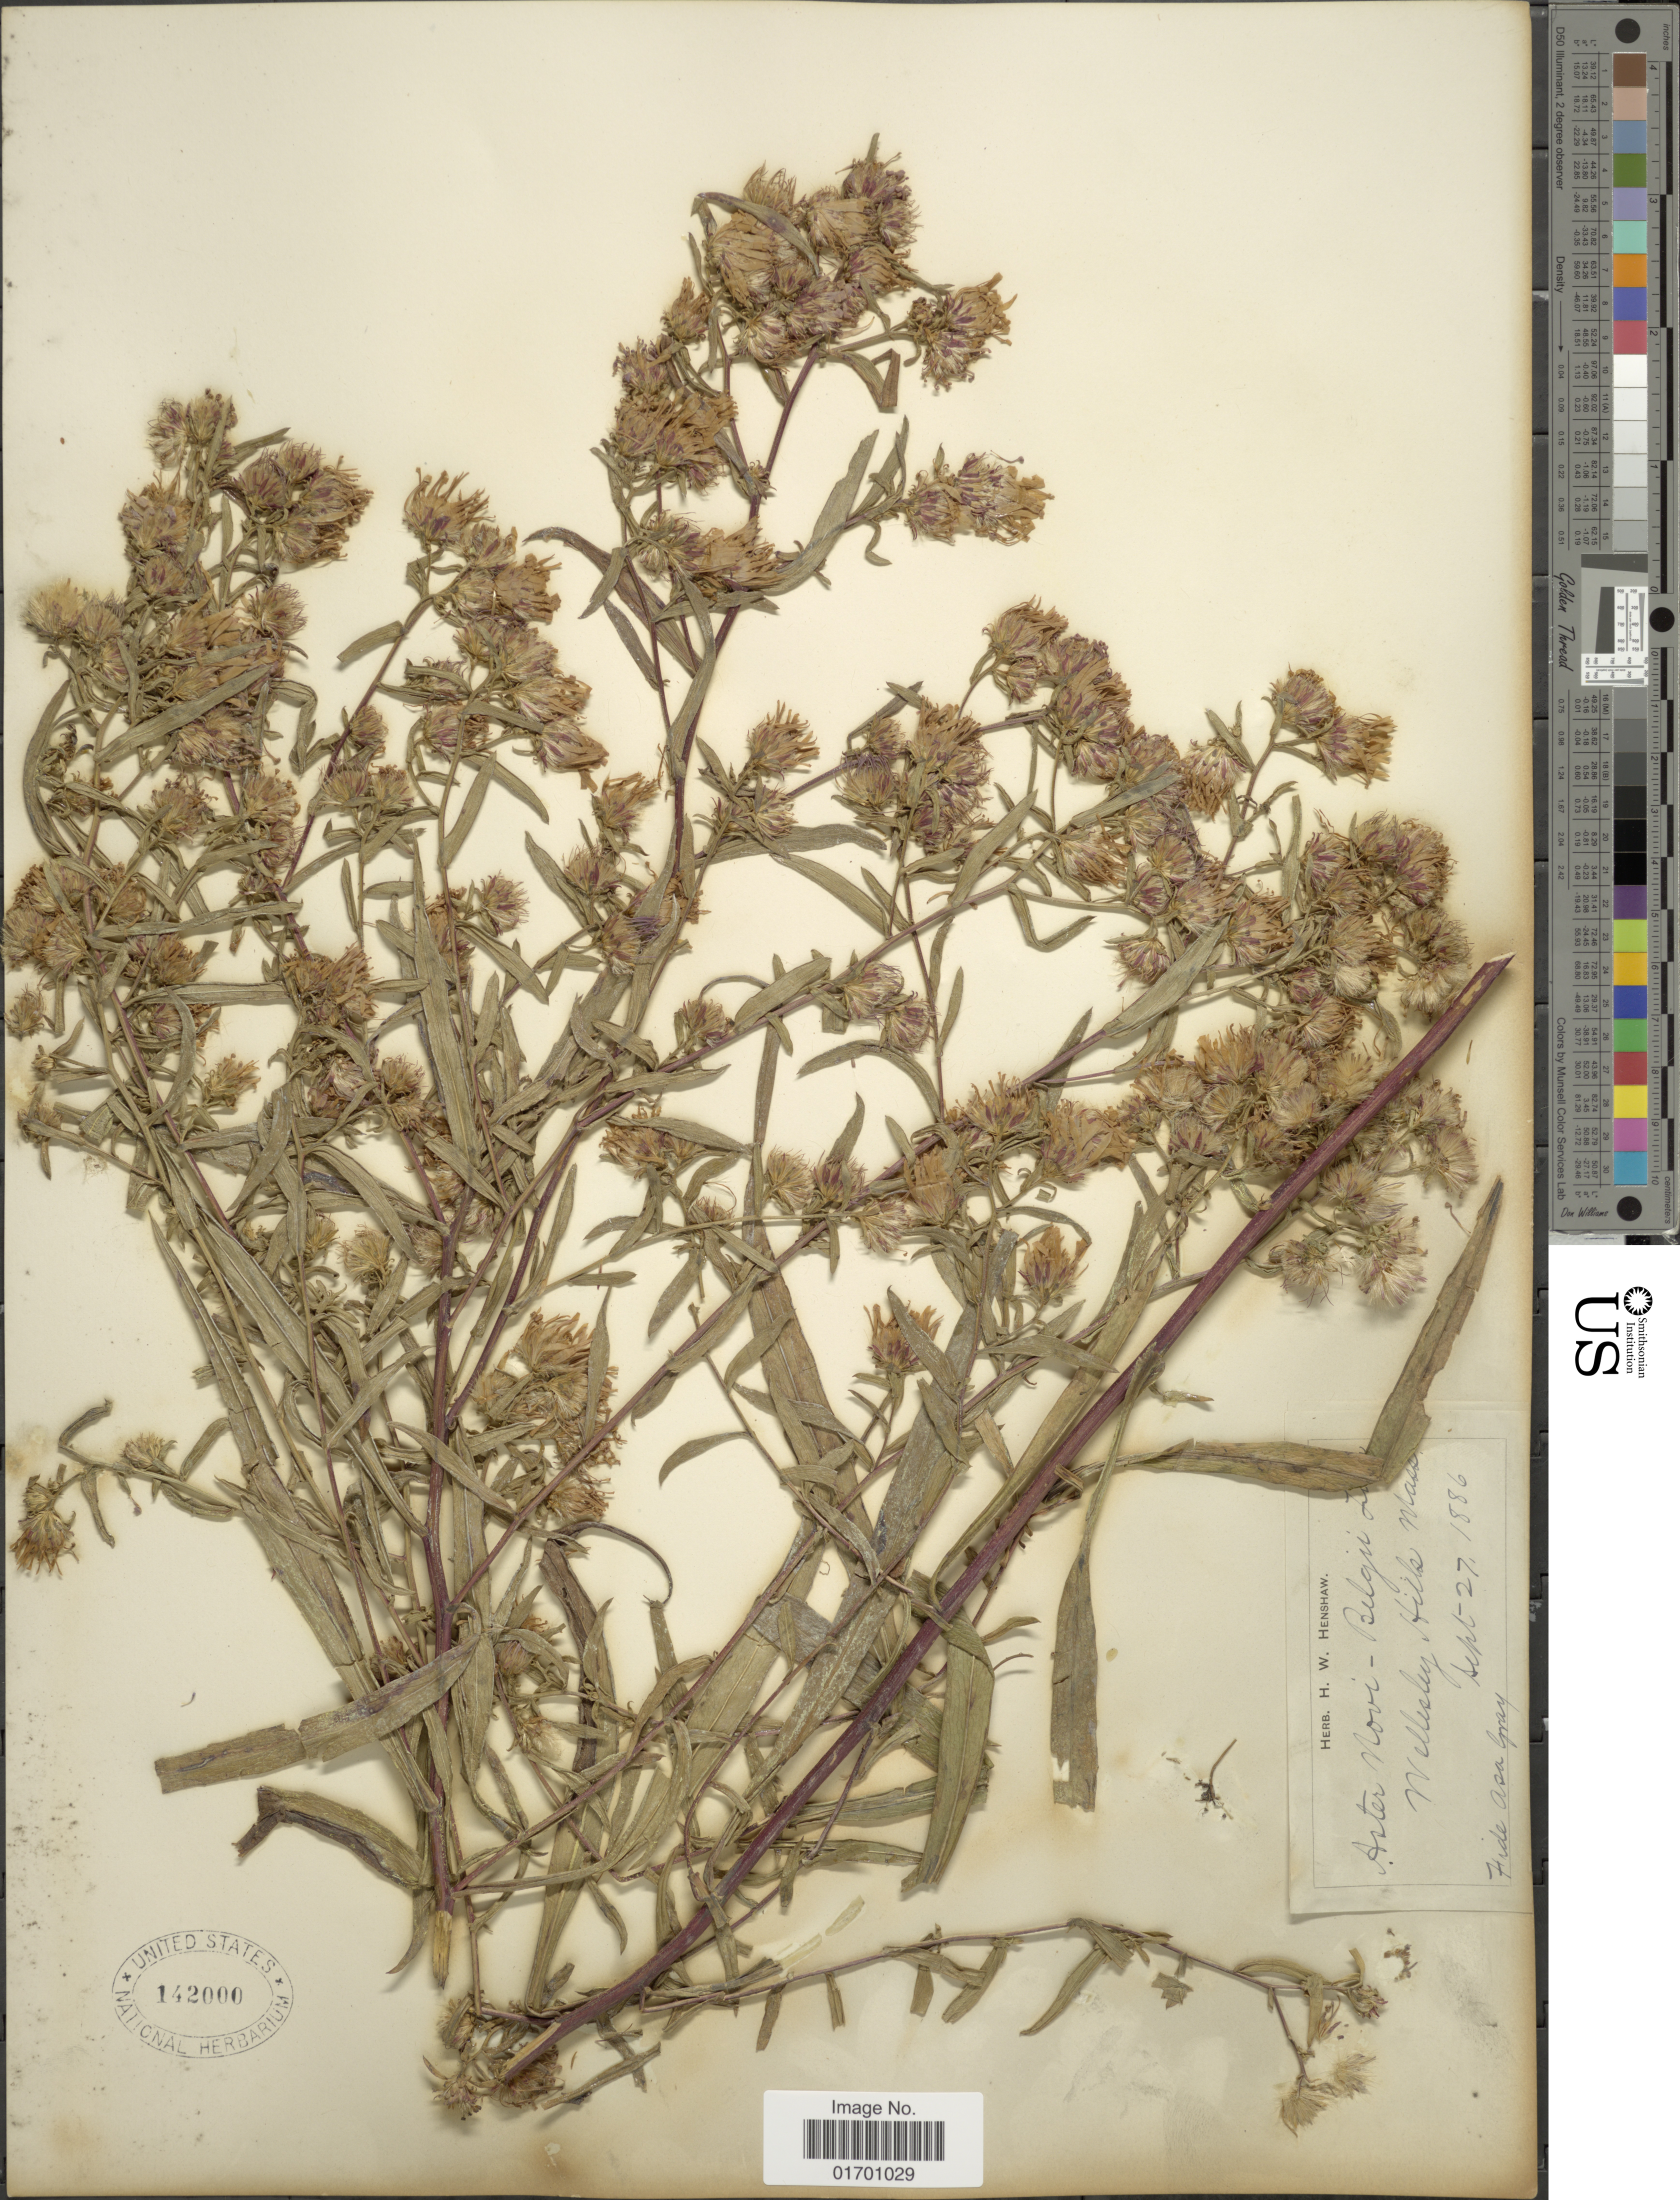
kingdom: Plantae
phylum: Tracheophyta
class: Magnoliopsida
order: Asterales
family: Asteraceae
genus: Symphyotrichum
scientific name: Symphyotrichum novi-belgii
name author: (L.) G.L. Nesom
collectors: A. Gray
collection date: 1886-09-27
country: United States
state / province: Massachusetts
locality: Wellesly Hills Mass.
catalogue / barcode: US 142000